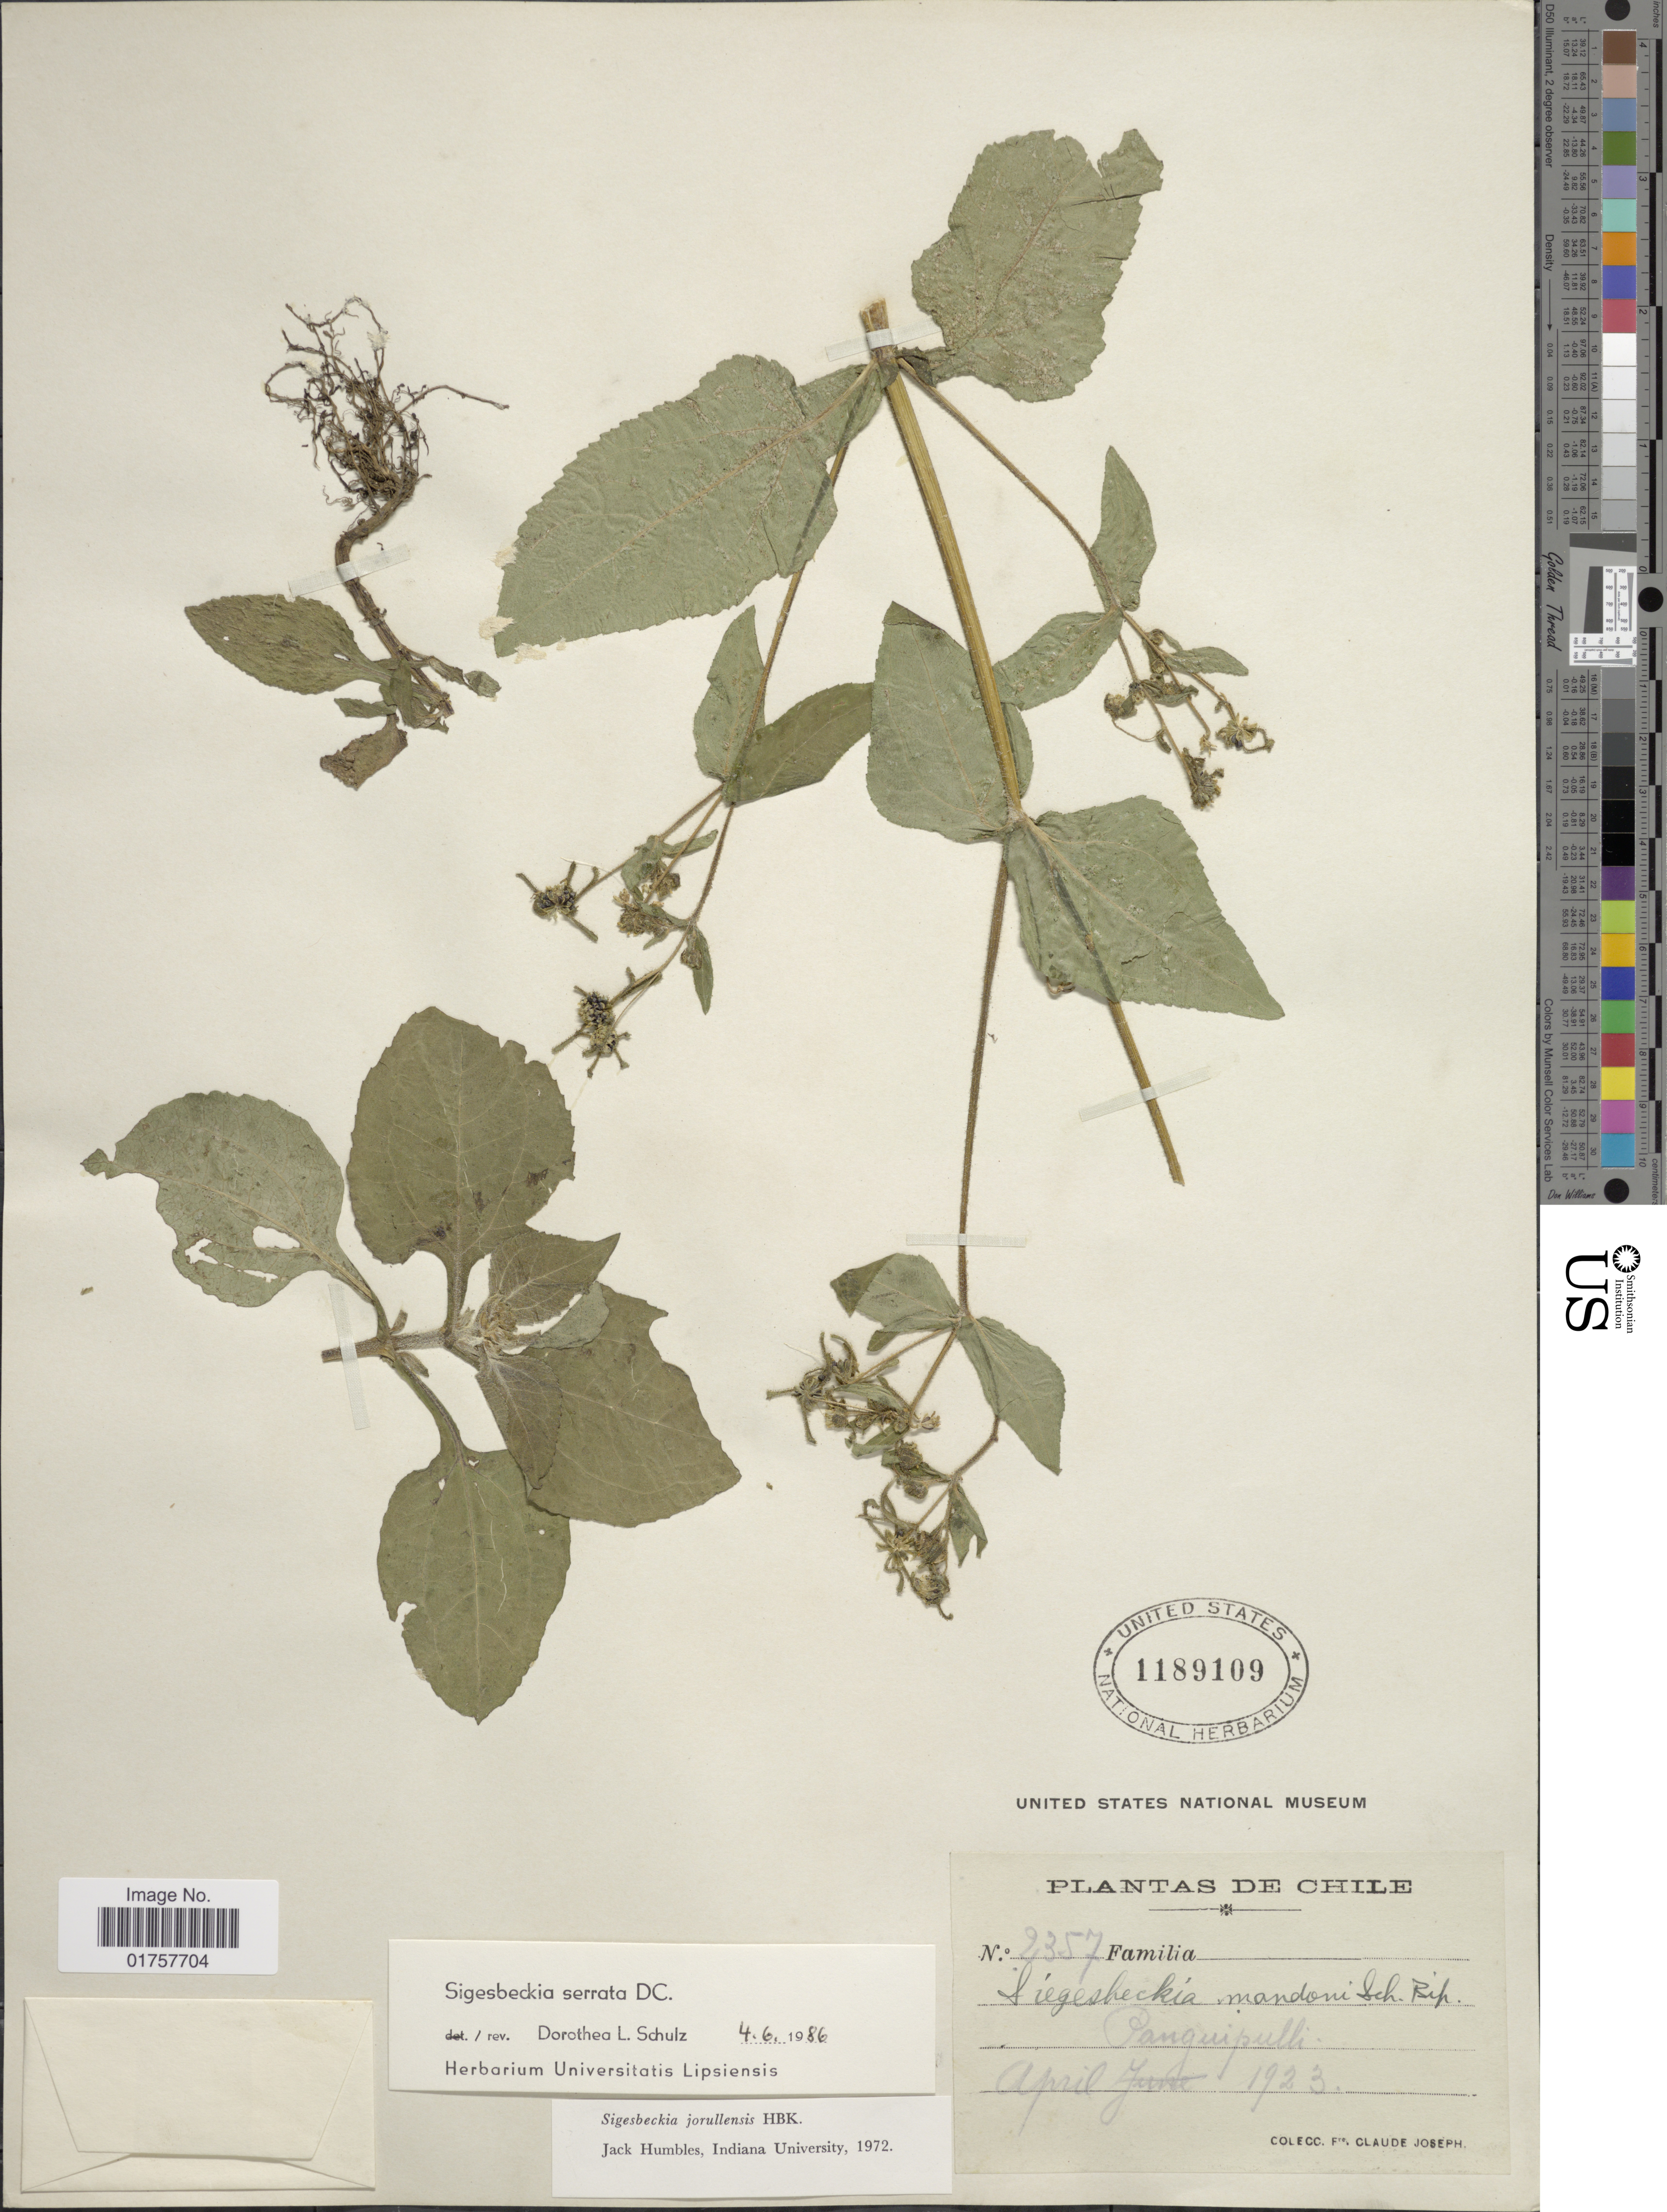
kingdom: Plantae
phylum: Tracheophyta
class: Magnoliopsida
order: Asterales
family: Asteraceae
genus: Sigesbeckia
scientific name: Sigesbeckia serrata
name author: DC.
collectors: Bro. Claude-Joseph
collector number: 2357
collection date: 1923-04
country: Chile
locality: Panguipulli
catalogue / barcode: US 1189109